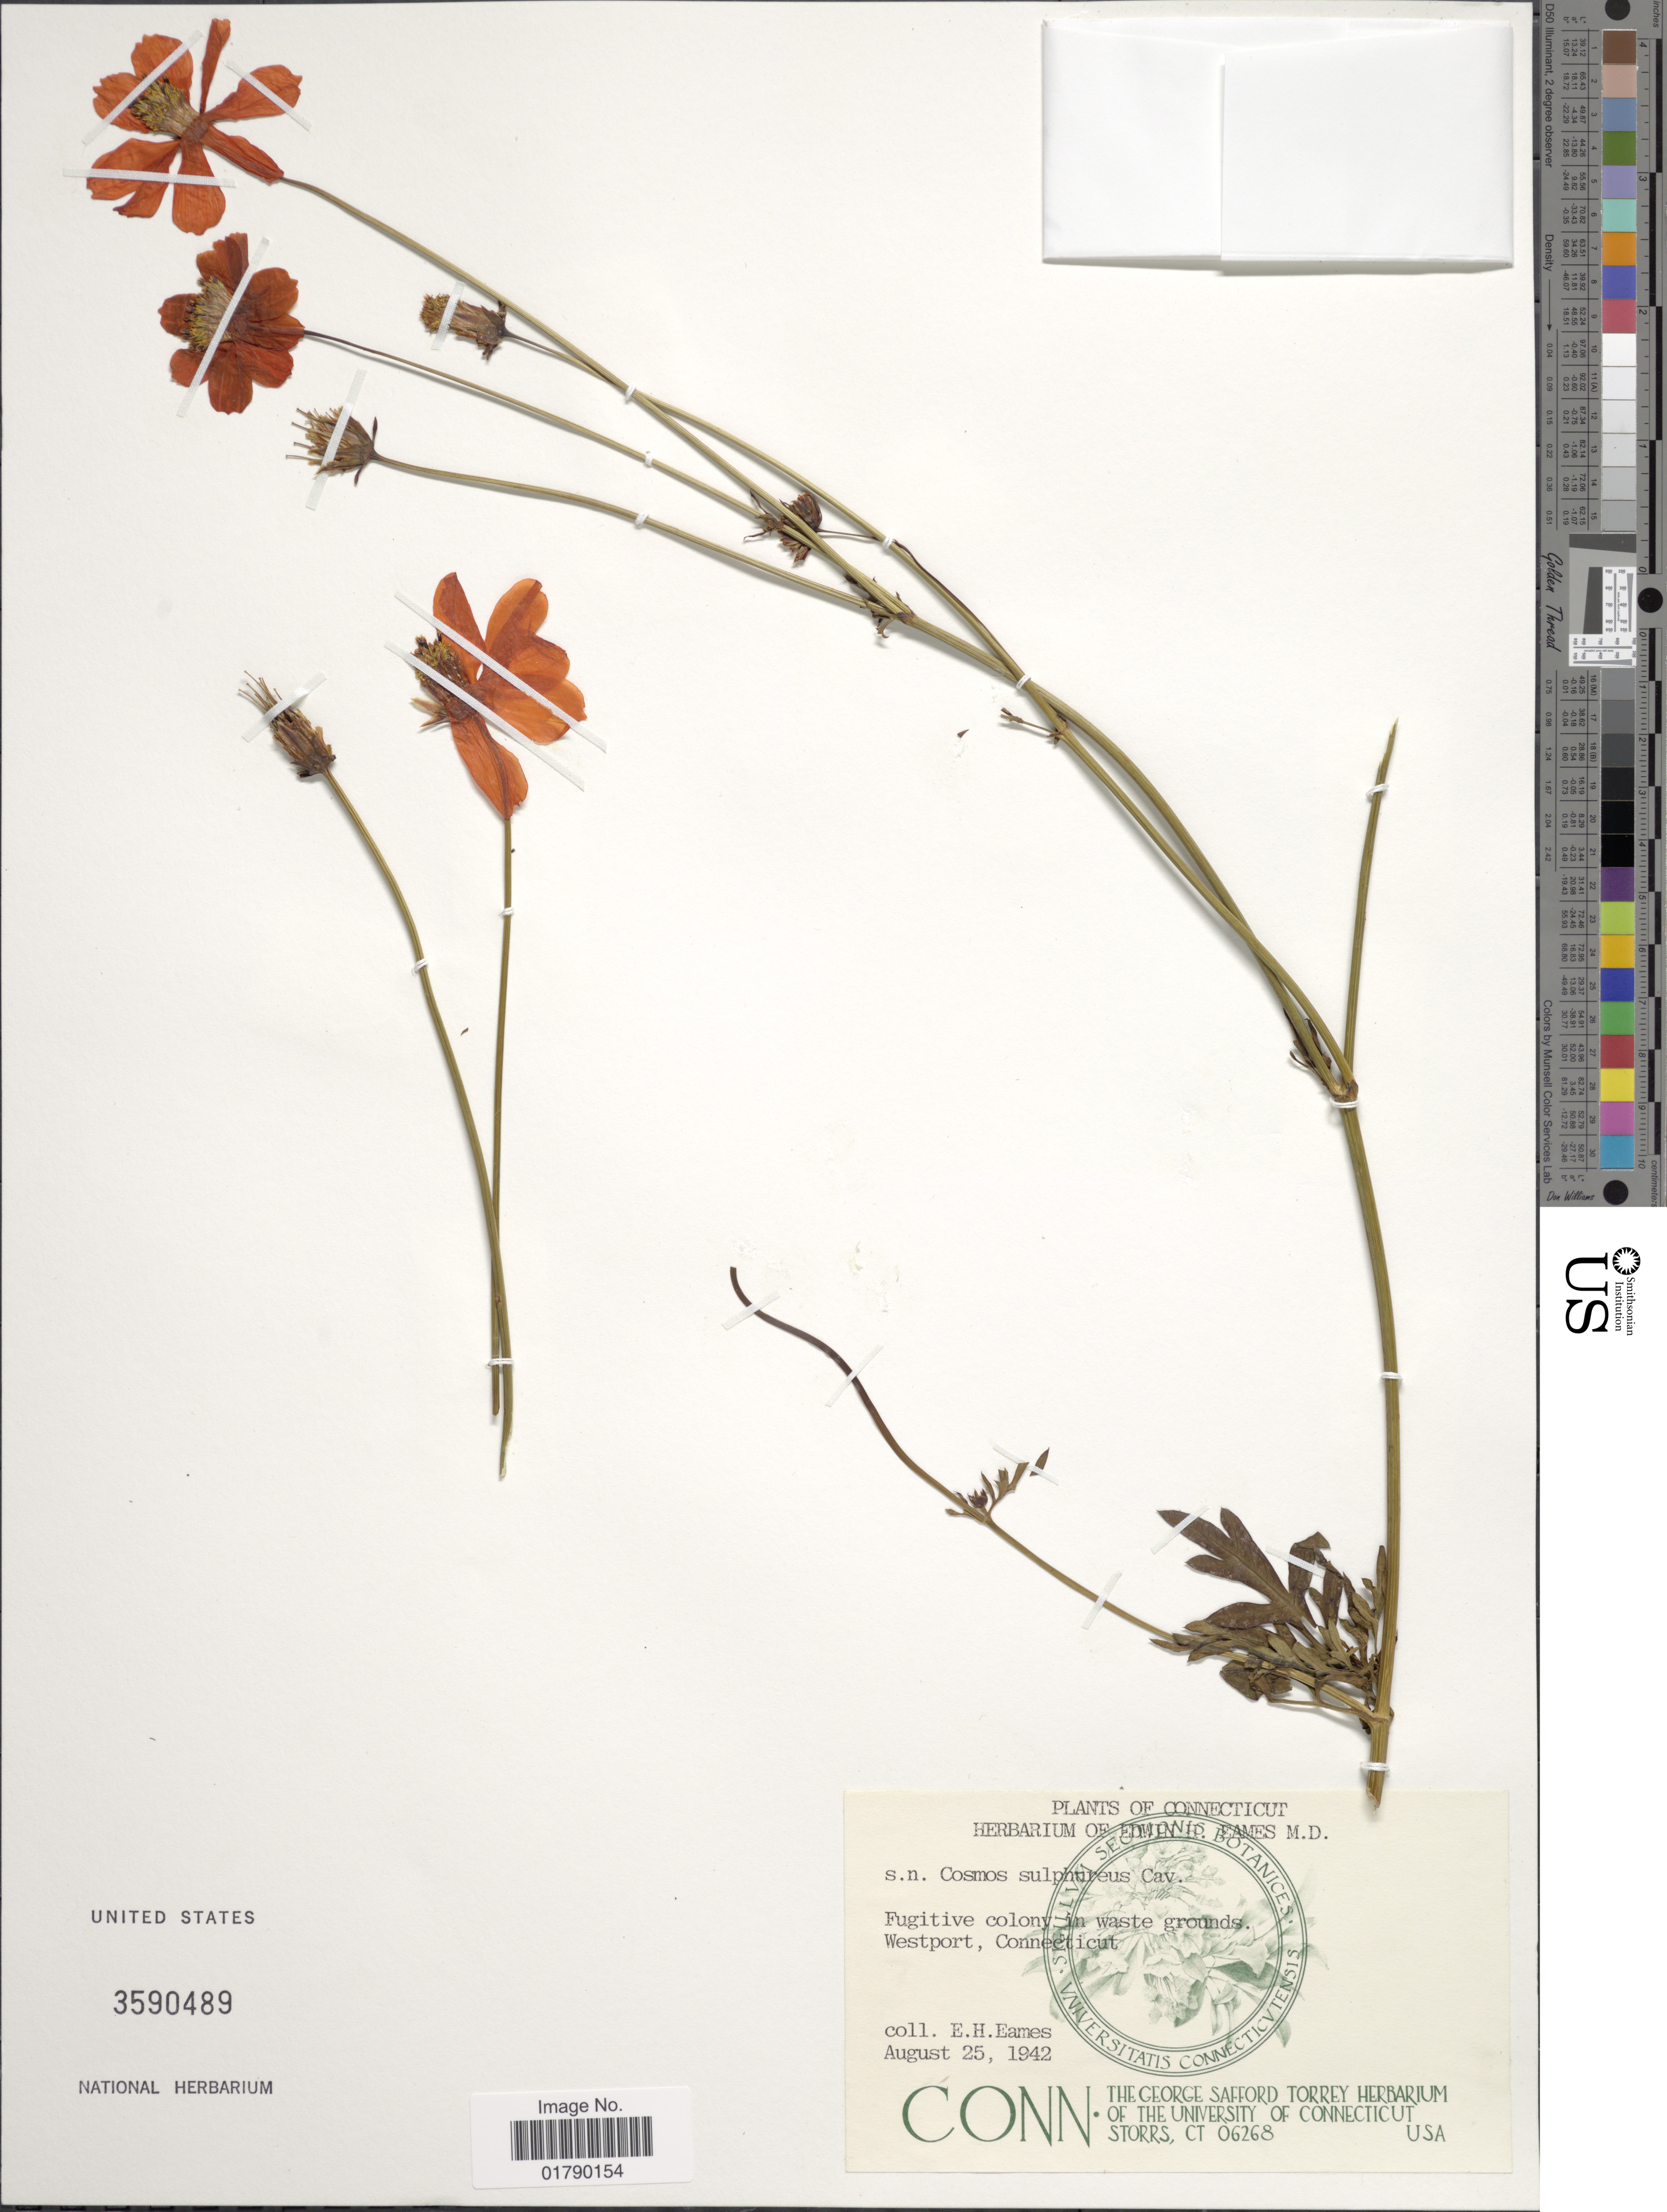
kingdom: Plantae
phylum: Tracheophyta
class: Magnoliopsida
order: Asterales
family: Asteraceae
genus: Cosmos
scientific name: Cosmos sulphureus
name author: Cav.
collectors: E. H. Eames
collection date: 1942-08-25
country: United States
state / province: Connecticut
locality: Westport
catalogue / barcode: US 3590489